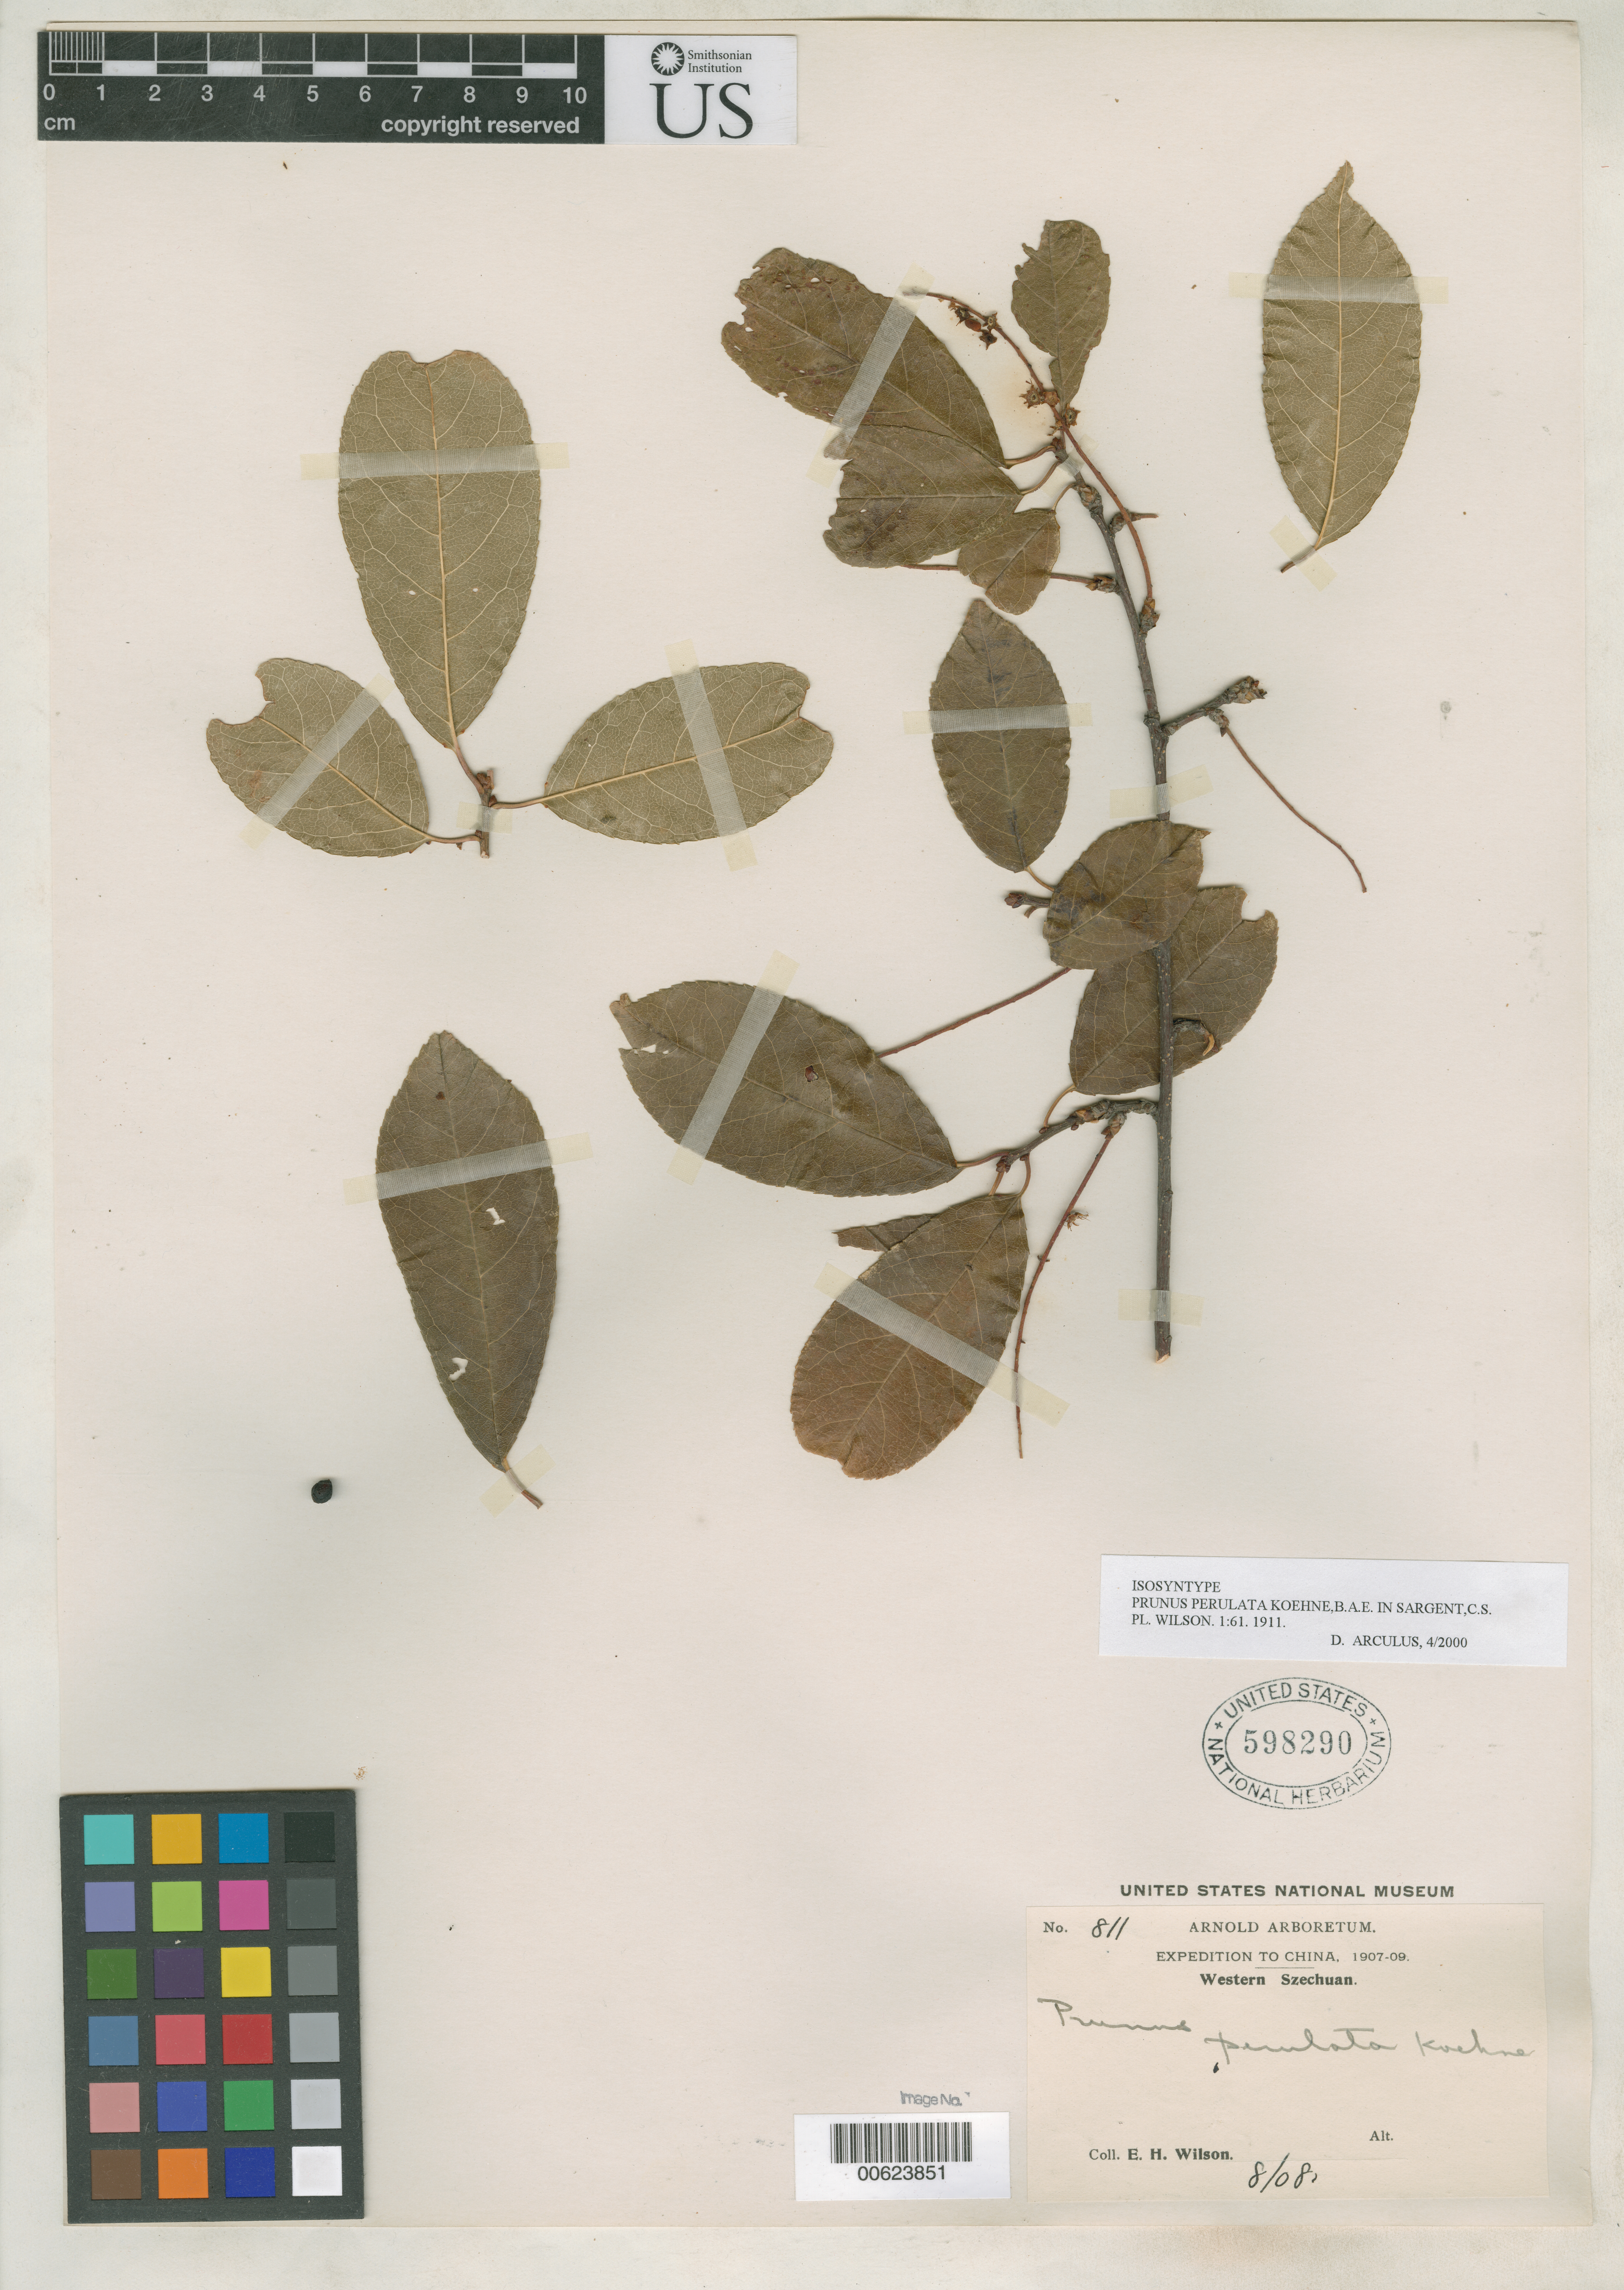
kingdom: Plantae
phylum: Tracheophyta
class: Magnoliopsida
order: Rosales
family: Rosaceae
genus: Prunus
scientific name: Prunus perulata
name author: Koehne in Sarg.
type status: Isosyntype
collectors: E. H. Wilson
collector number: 811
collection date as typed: Aug 1908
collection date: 1908-08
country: China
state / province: Sichuan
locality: Western Szechwan.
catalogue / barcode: US 598290